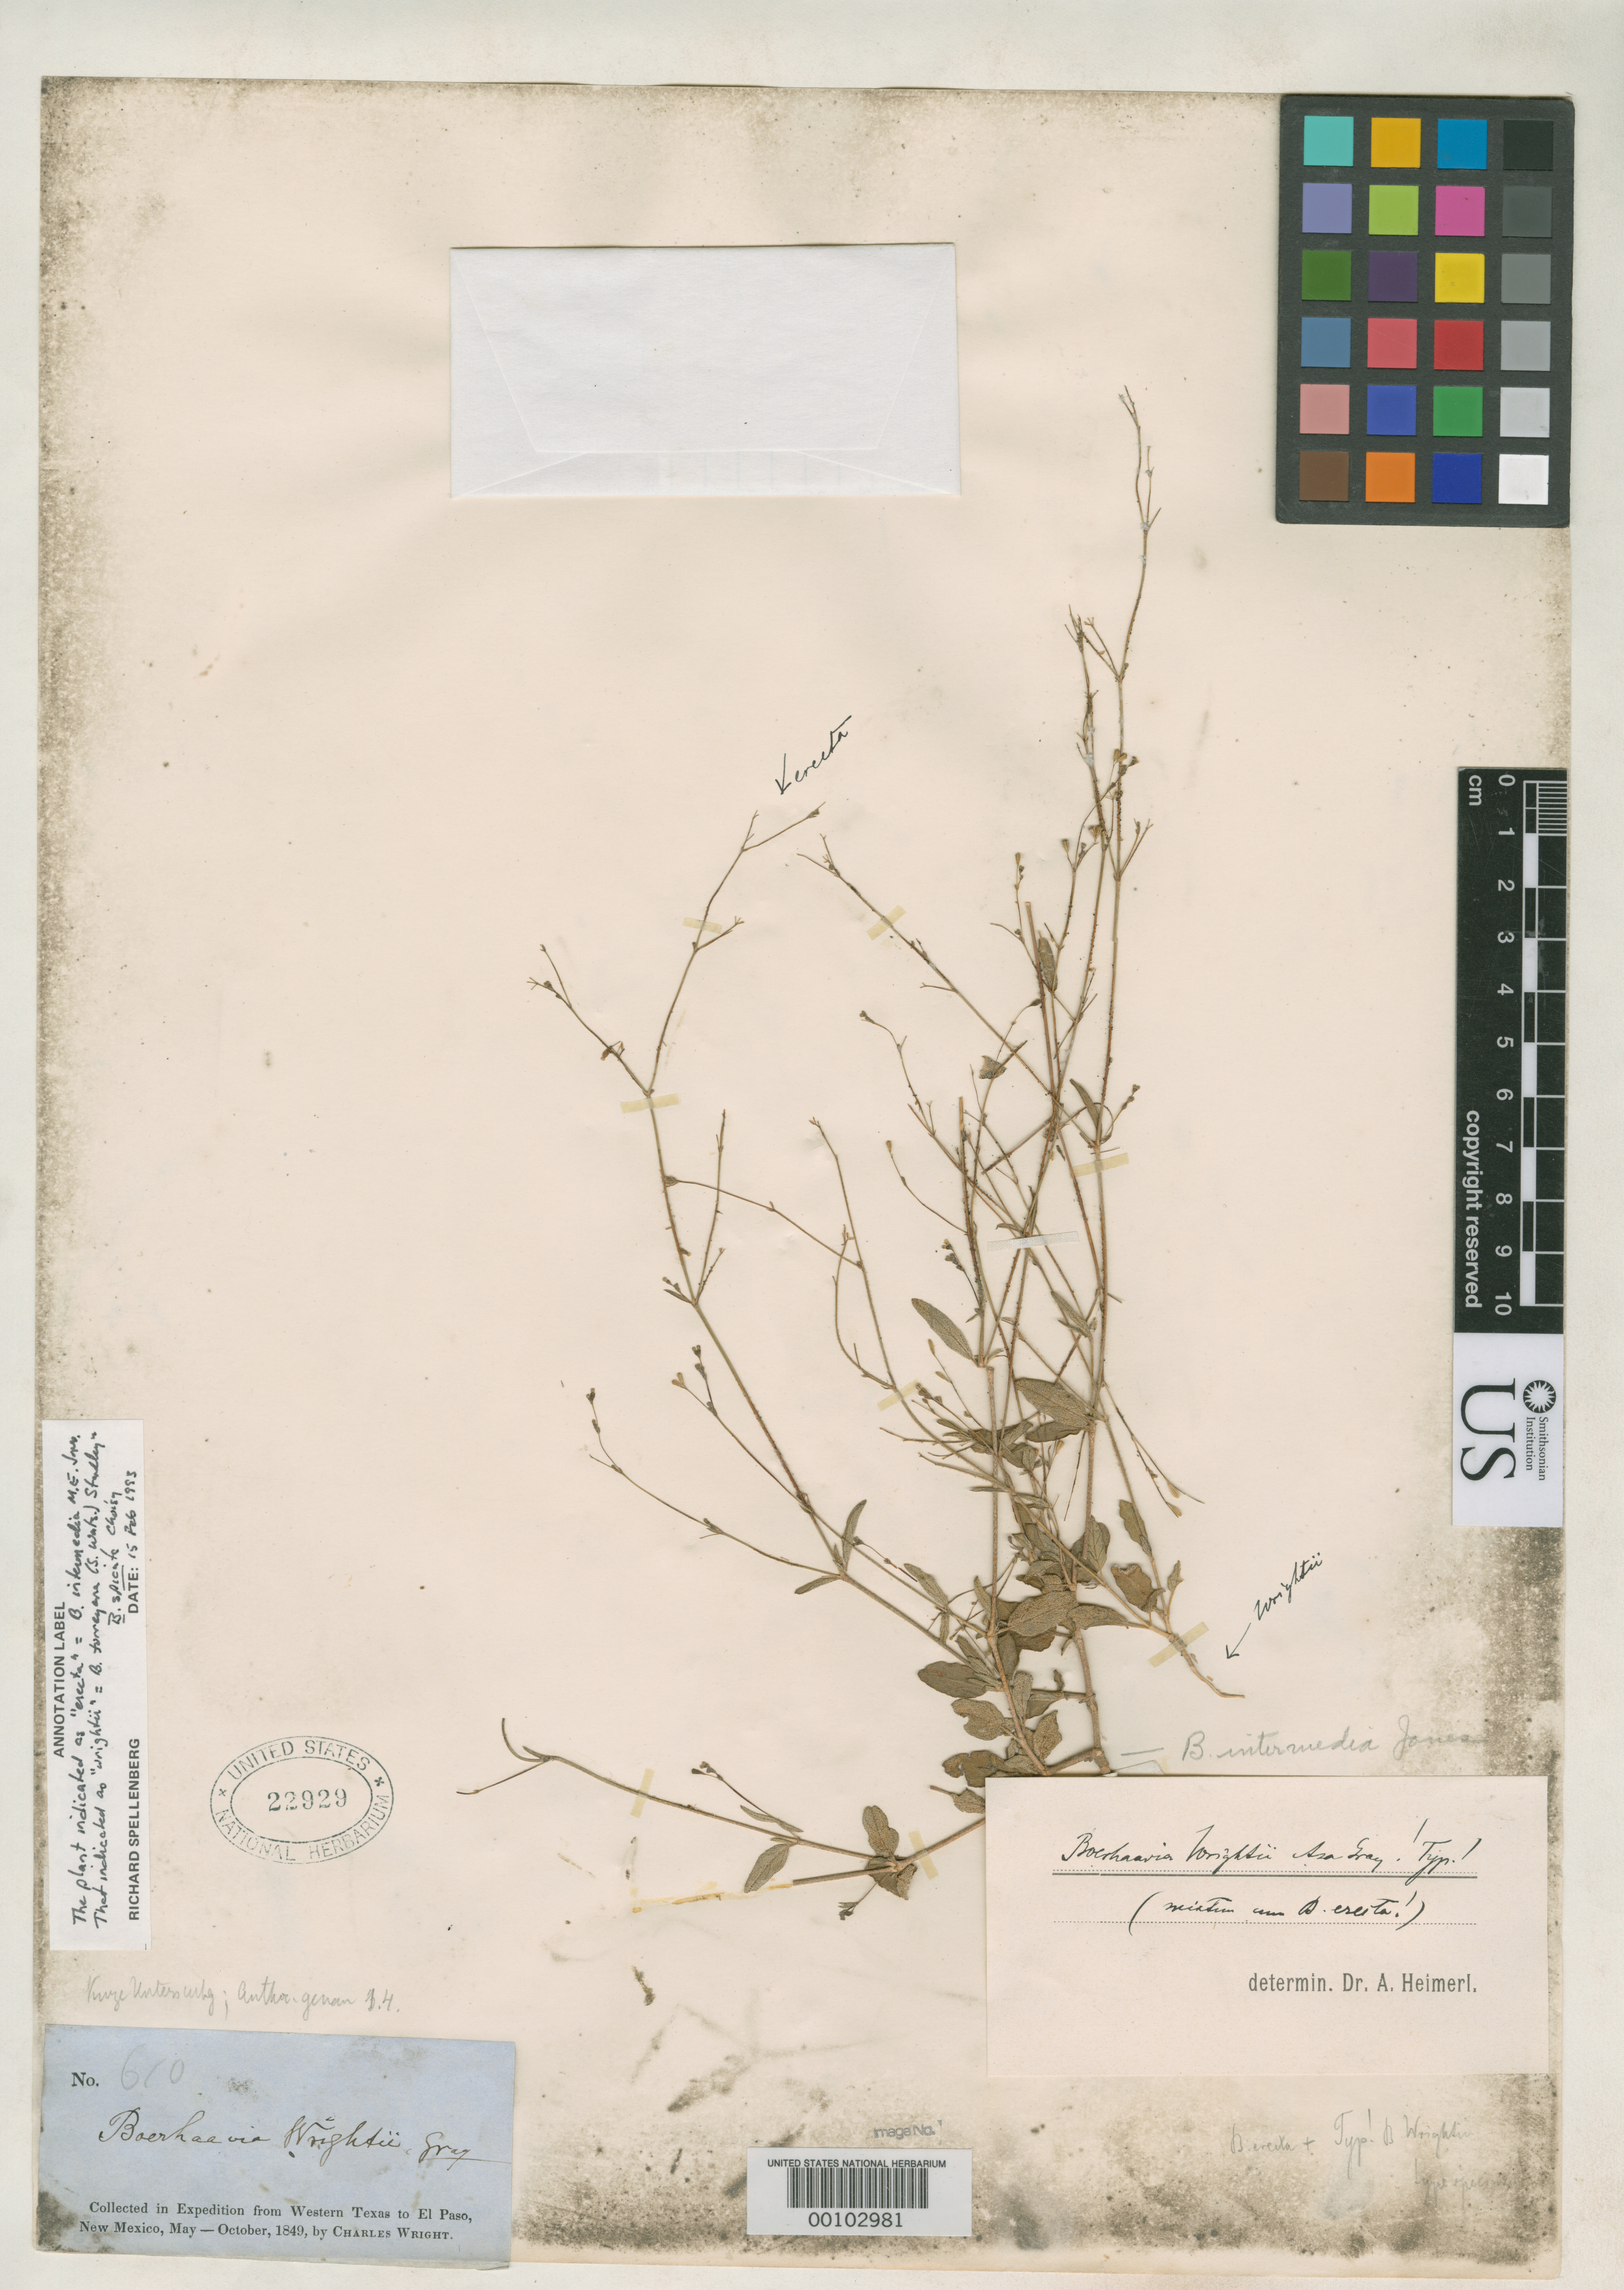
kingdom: Plantae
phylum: Tracheophyta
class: Magnoliopsida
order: Caryophyllales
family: Nyctaginaceae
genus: Boerhavia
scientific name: Boerhavia wrightii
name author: A. Gray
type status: Isosyntype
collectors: C. Wright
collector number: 610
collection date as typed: Sep 1849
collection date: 1849-09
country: United States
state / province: Texas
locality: El Paso.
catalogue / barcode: US 22929